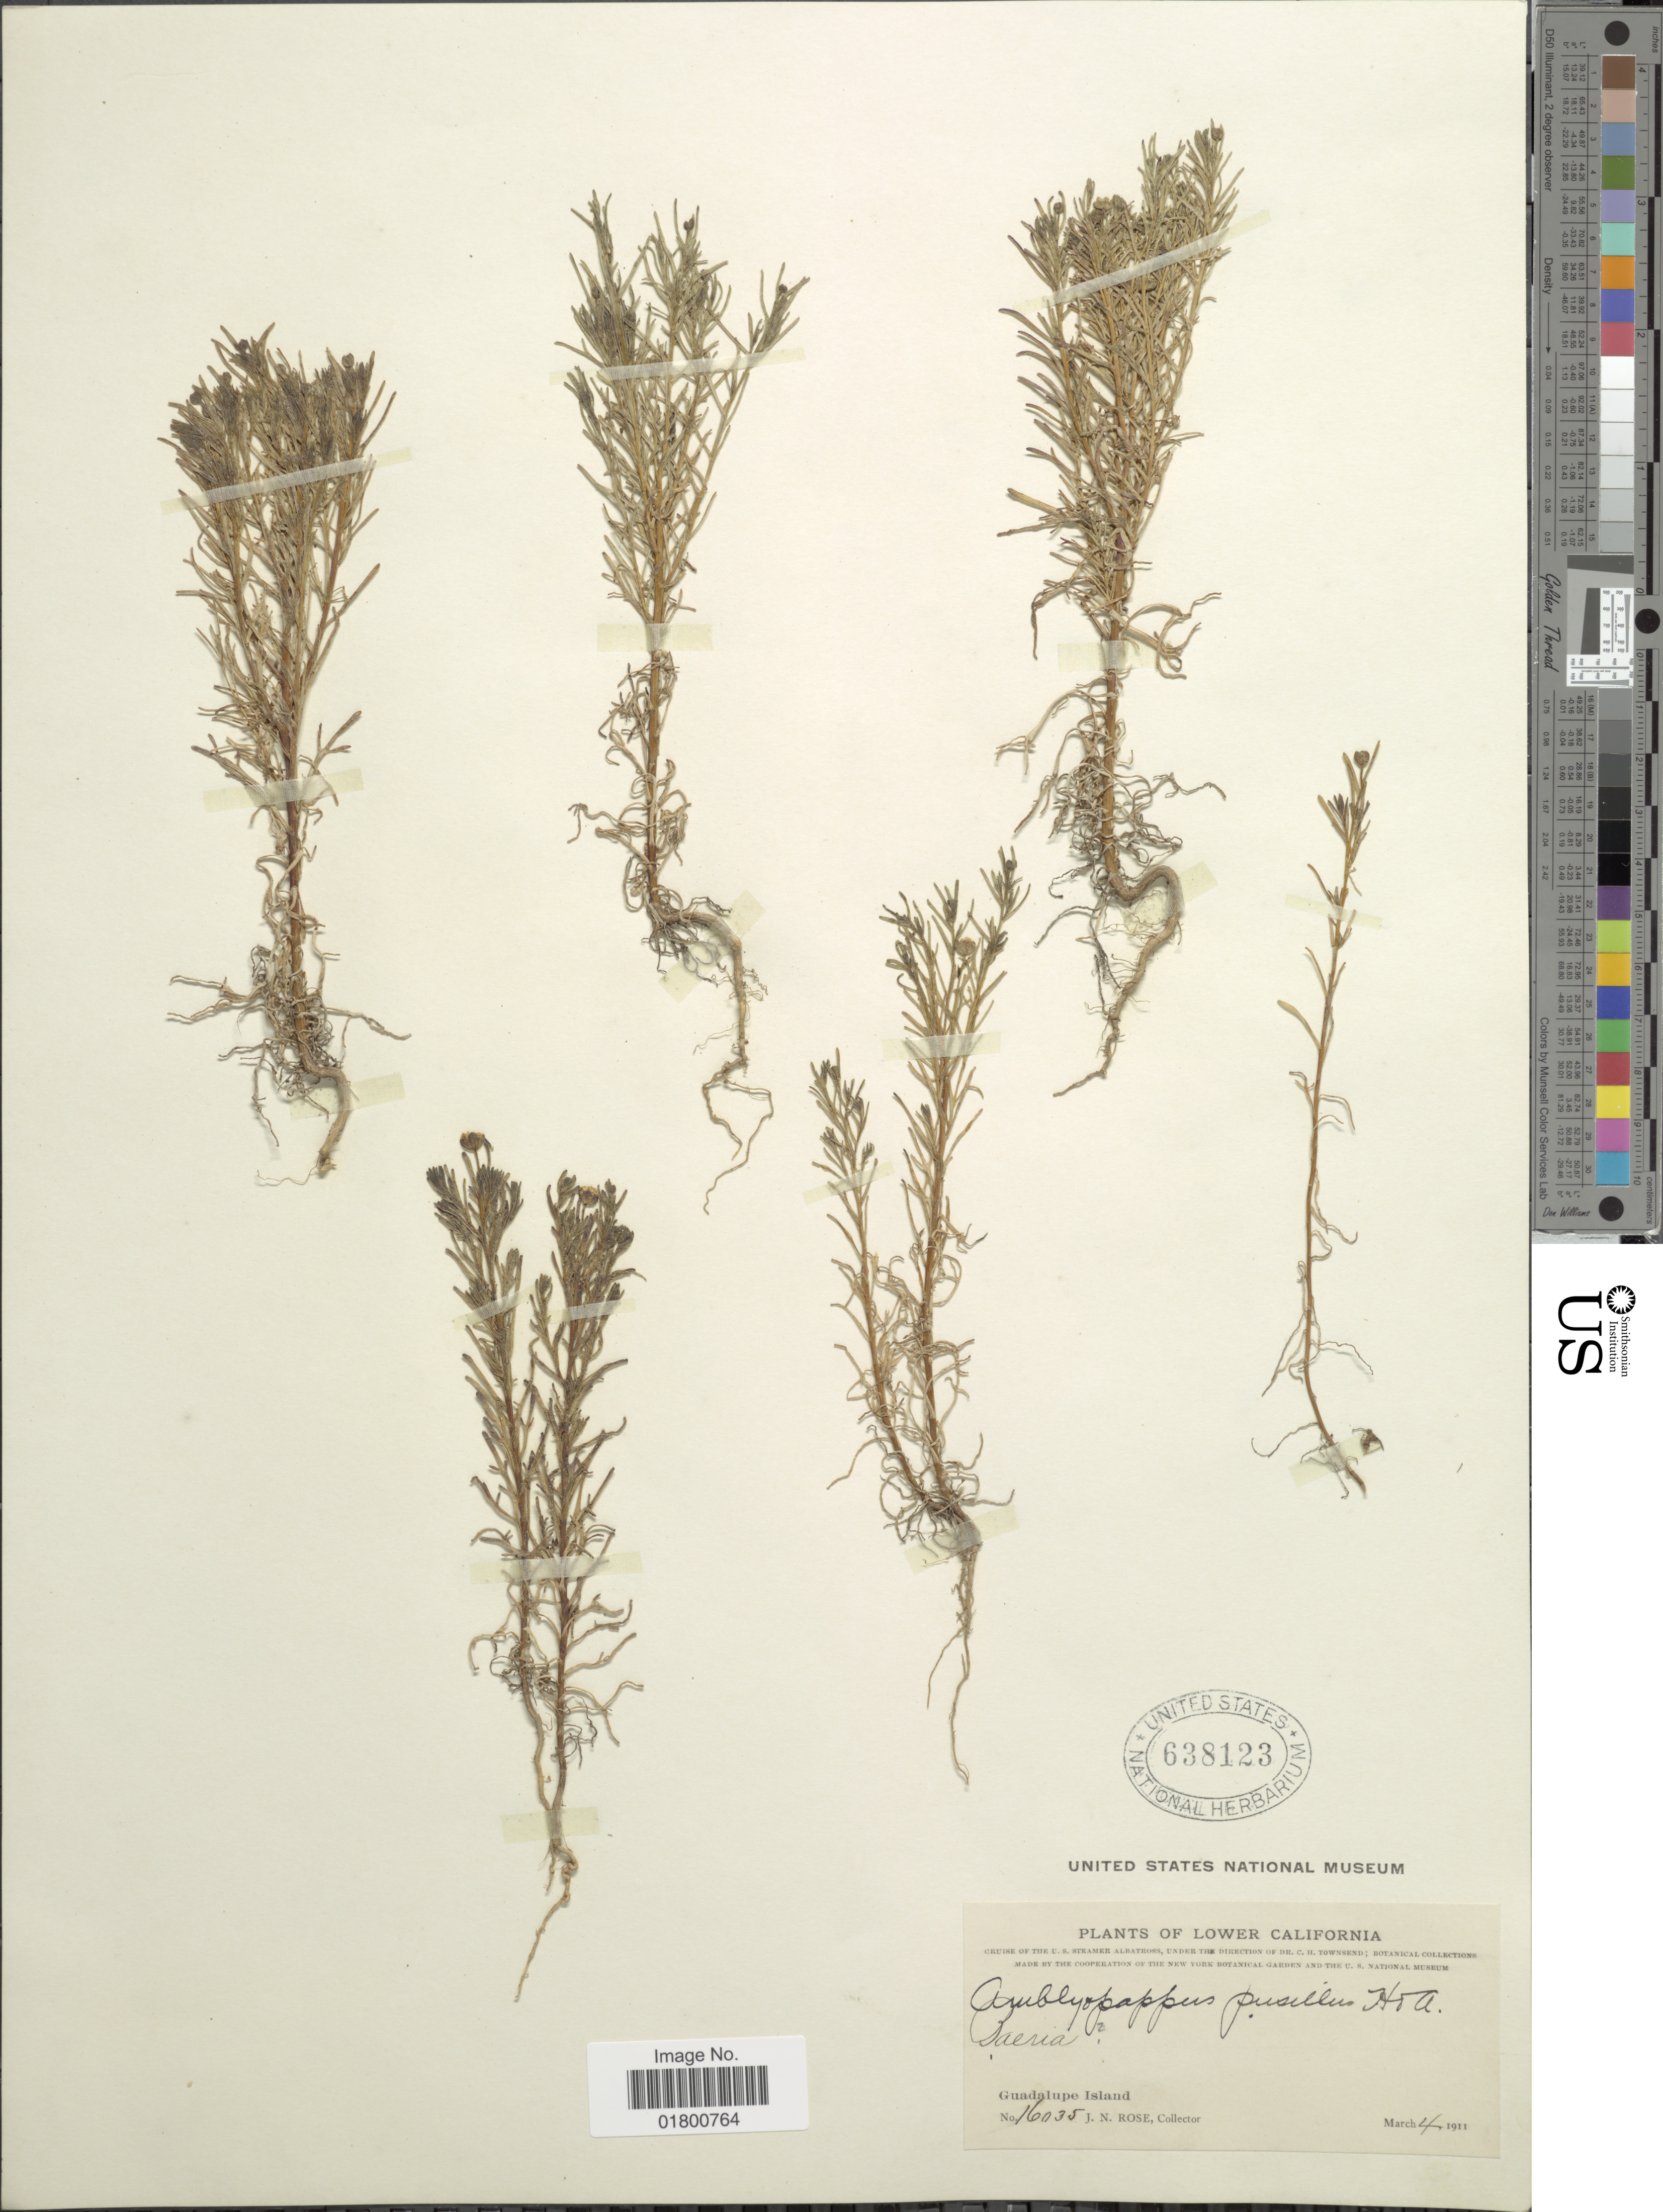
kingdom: Plantae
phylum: Tracheophyta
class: Magnoliopsida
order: Asterales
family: Asteraceae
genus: Amblyopappus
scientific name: Amblyopappus pusillus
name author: Hook. & Arn.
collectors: J. N. Rose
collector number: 16035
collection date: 1911-03-04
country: Mexico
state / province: Baja California Sur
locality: Lower California, Guadalupe Island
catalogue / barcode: US 638123